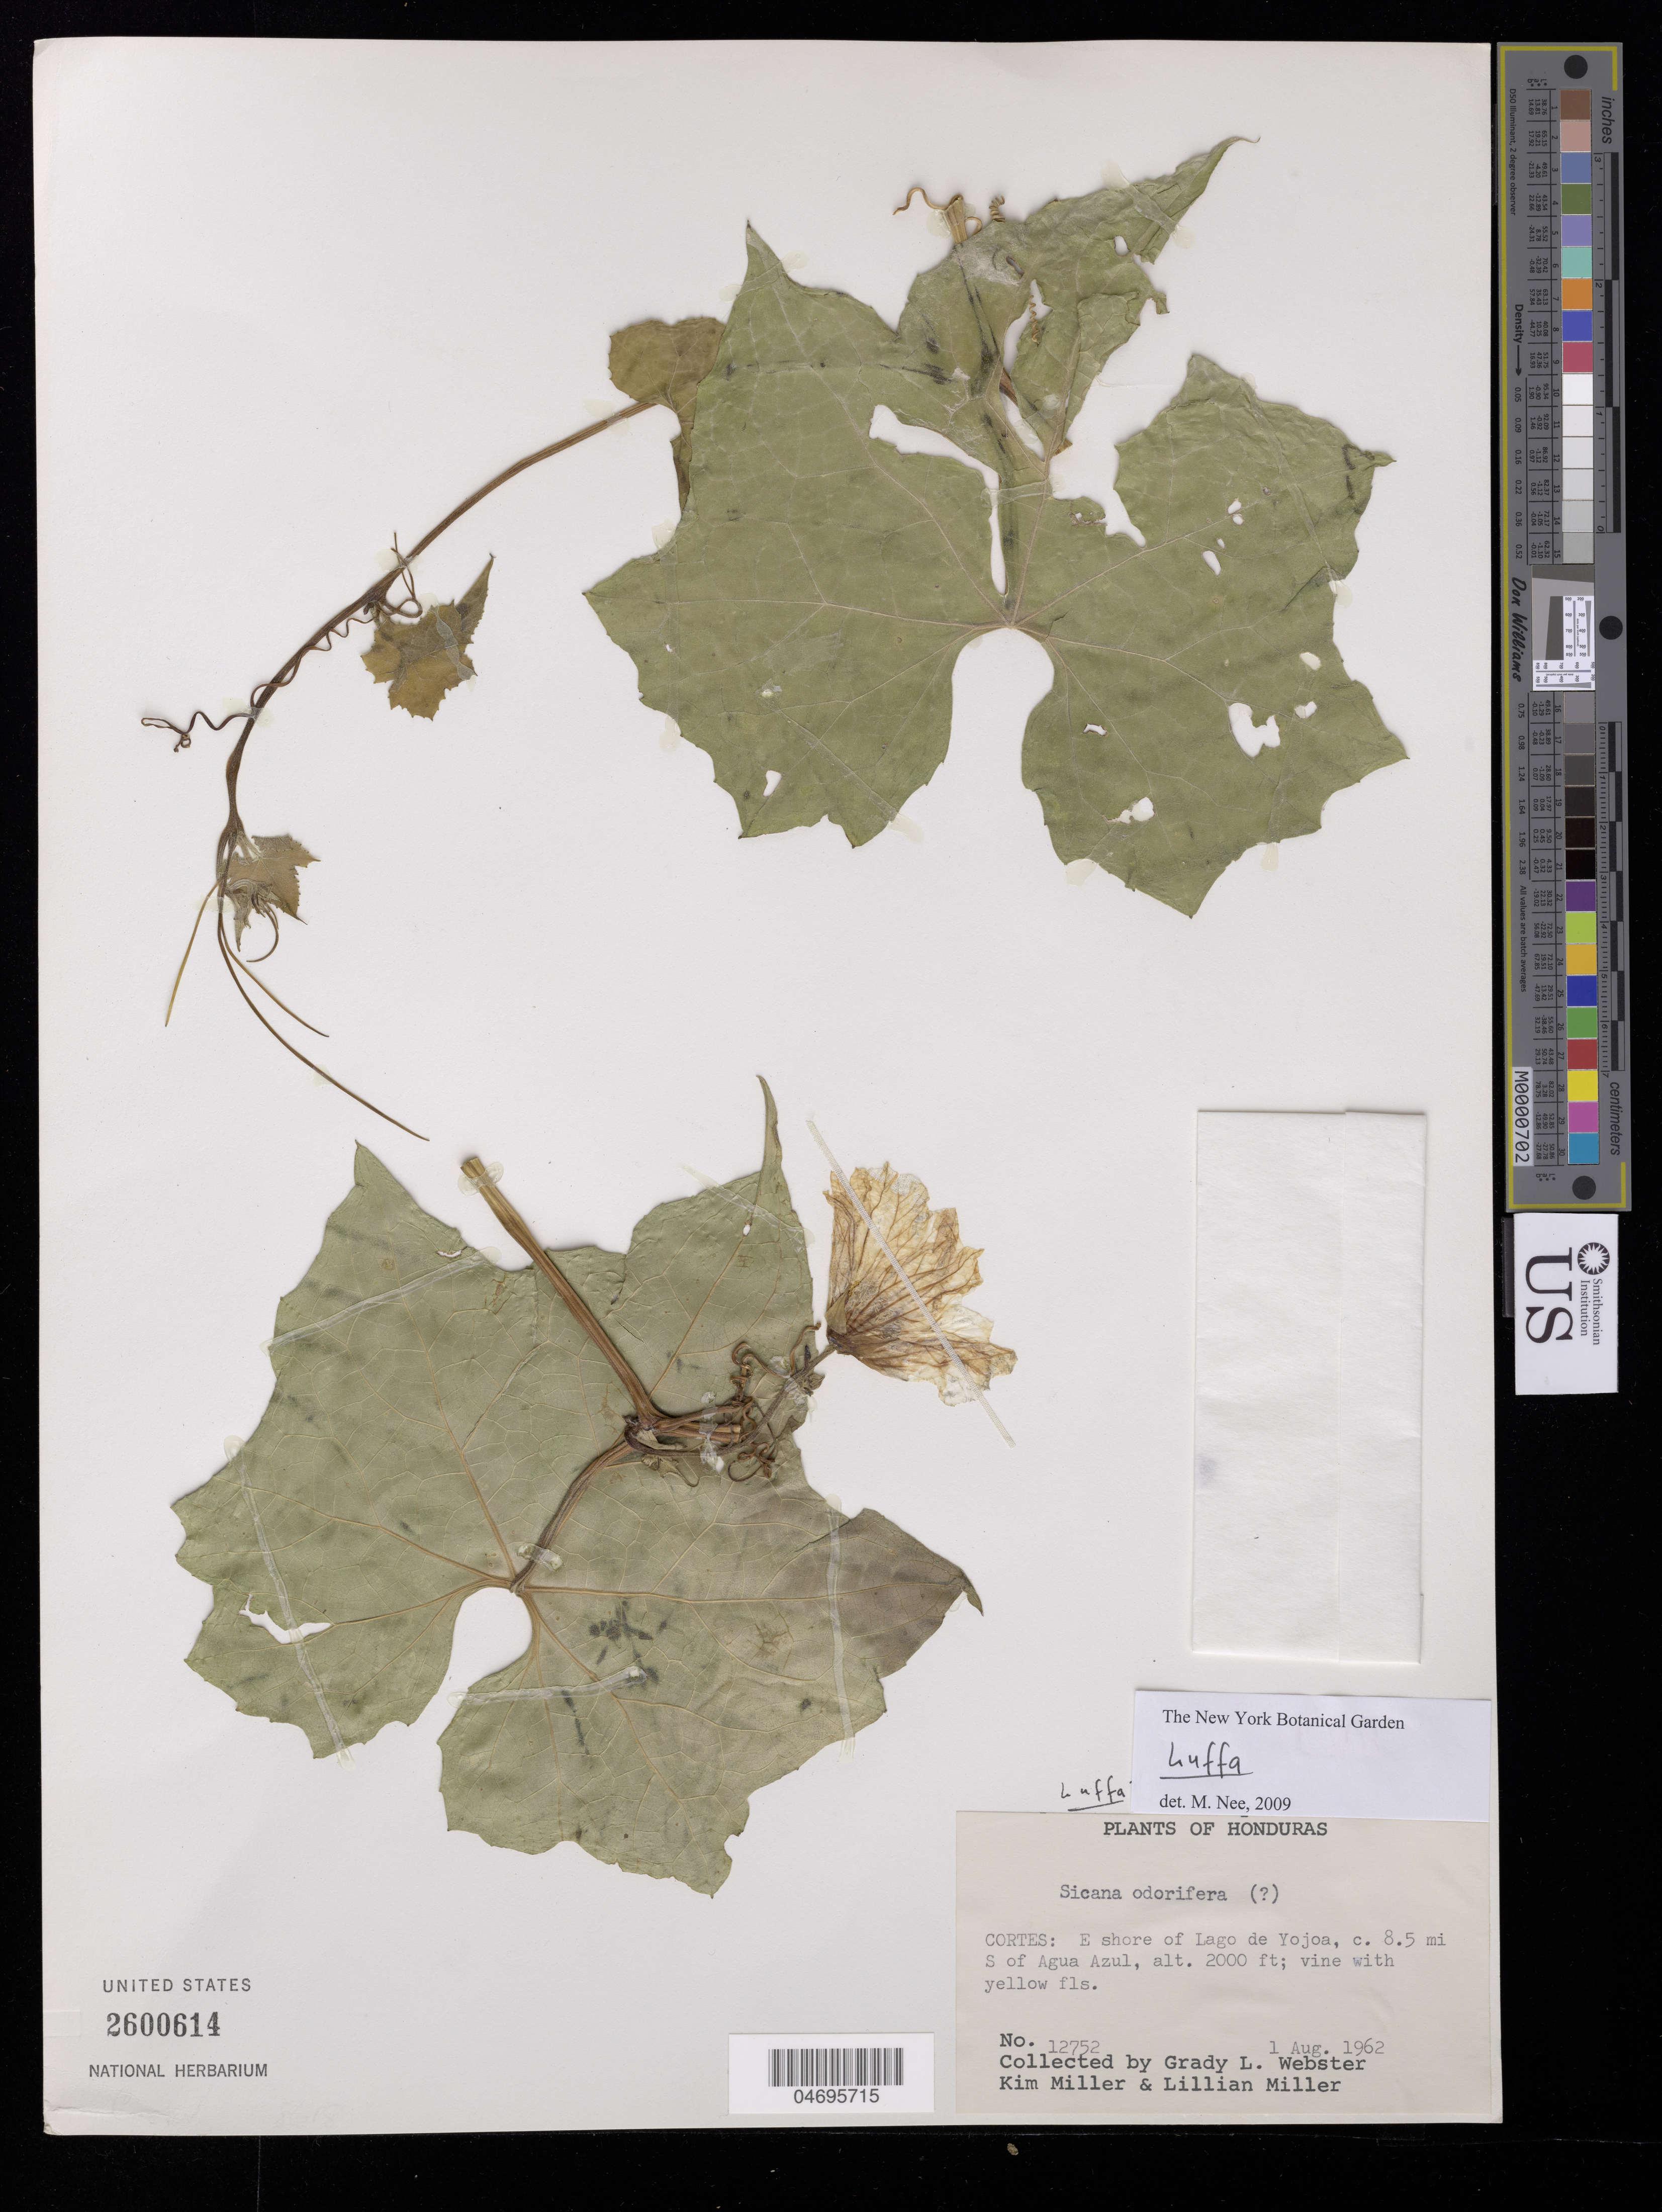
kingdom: Plantae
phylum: Tracheophyta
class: Magnoliopsida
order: Cucurbitales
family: Cucurbitaceae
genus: Luffa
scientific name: Luffa sp.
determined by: Nee, M.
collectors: G. L. Webster, K. Miller & L. Miller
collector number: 12752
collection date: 1962-08-01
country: Honduras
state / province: Cortes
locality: E shore of Lago de Yojoa, c. 8.5 mi S of Agua Azul.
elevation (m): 610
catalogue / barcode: US 2600614